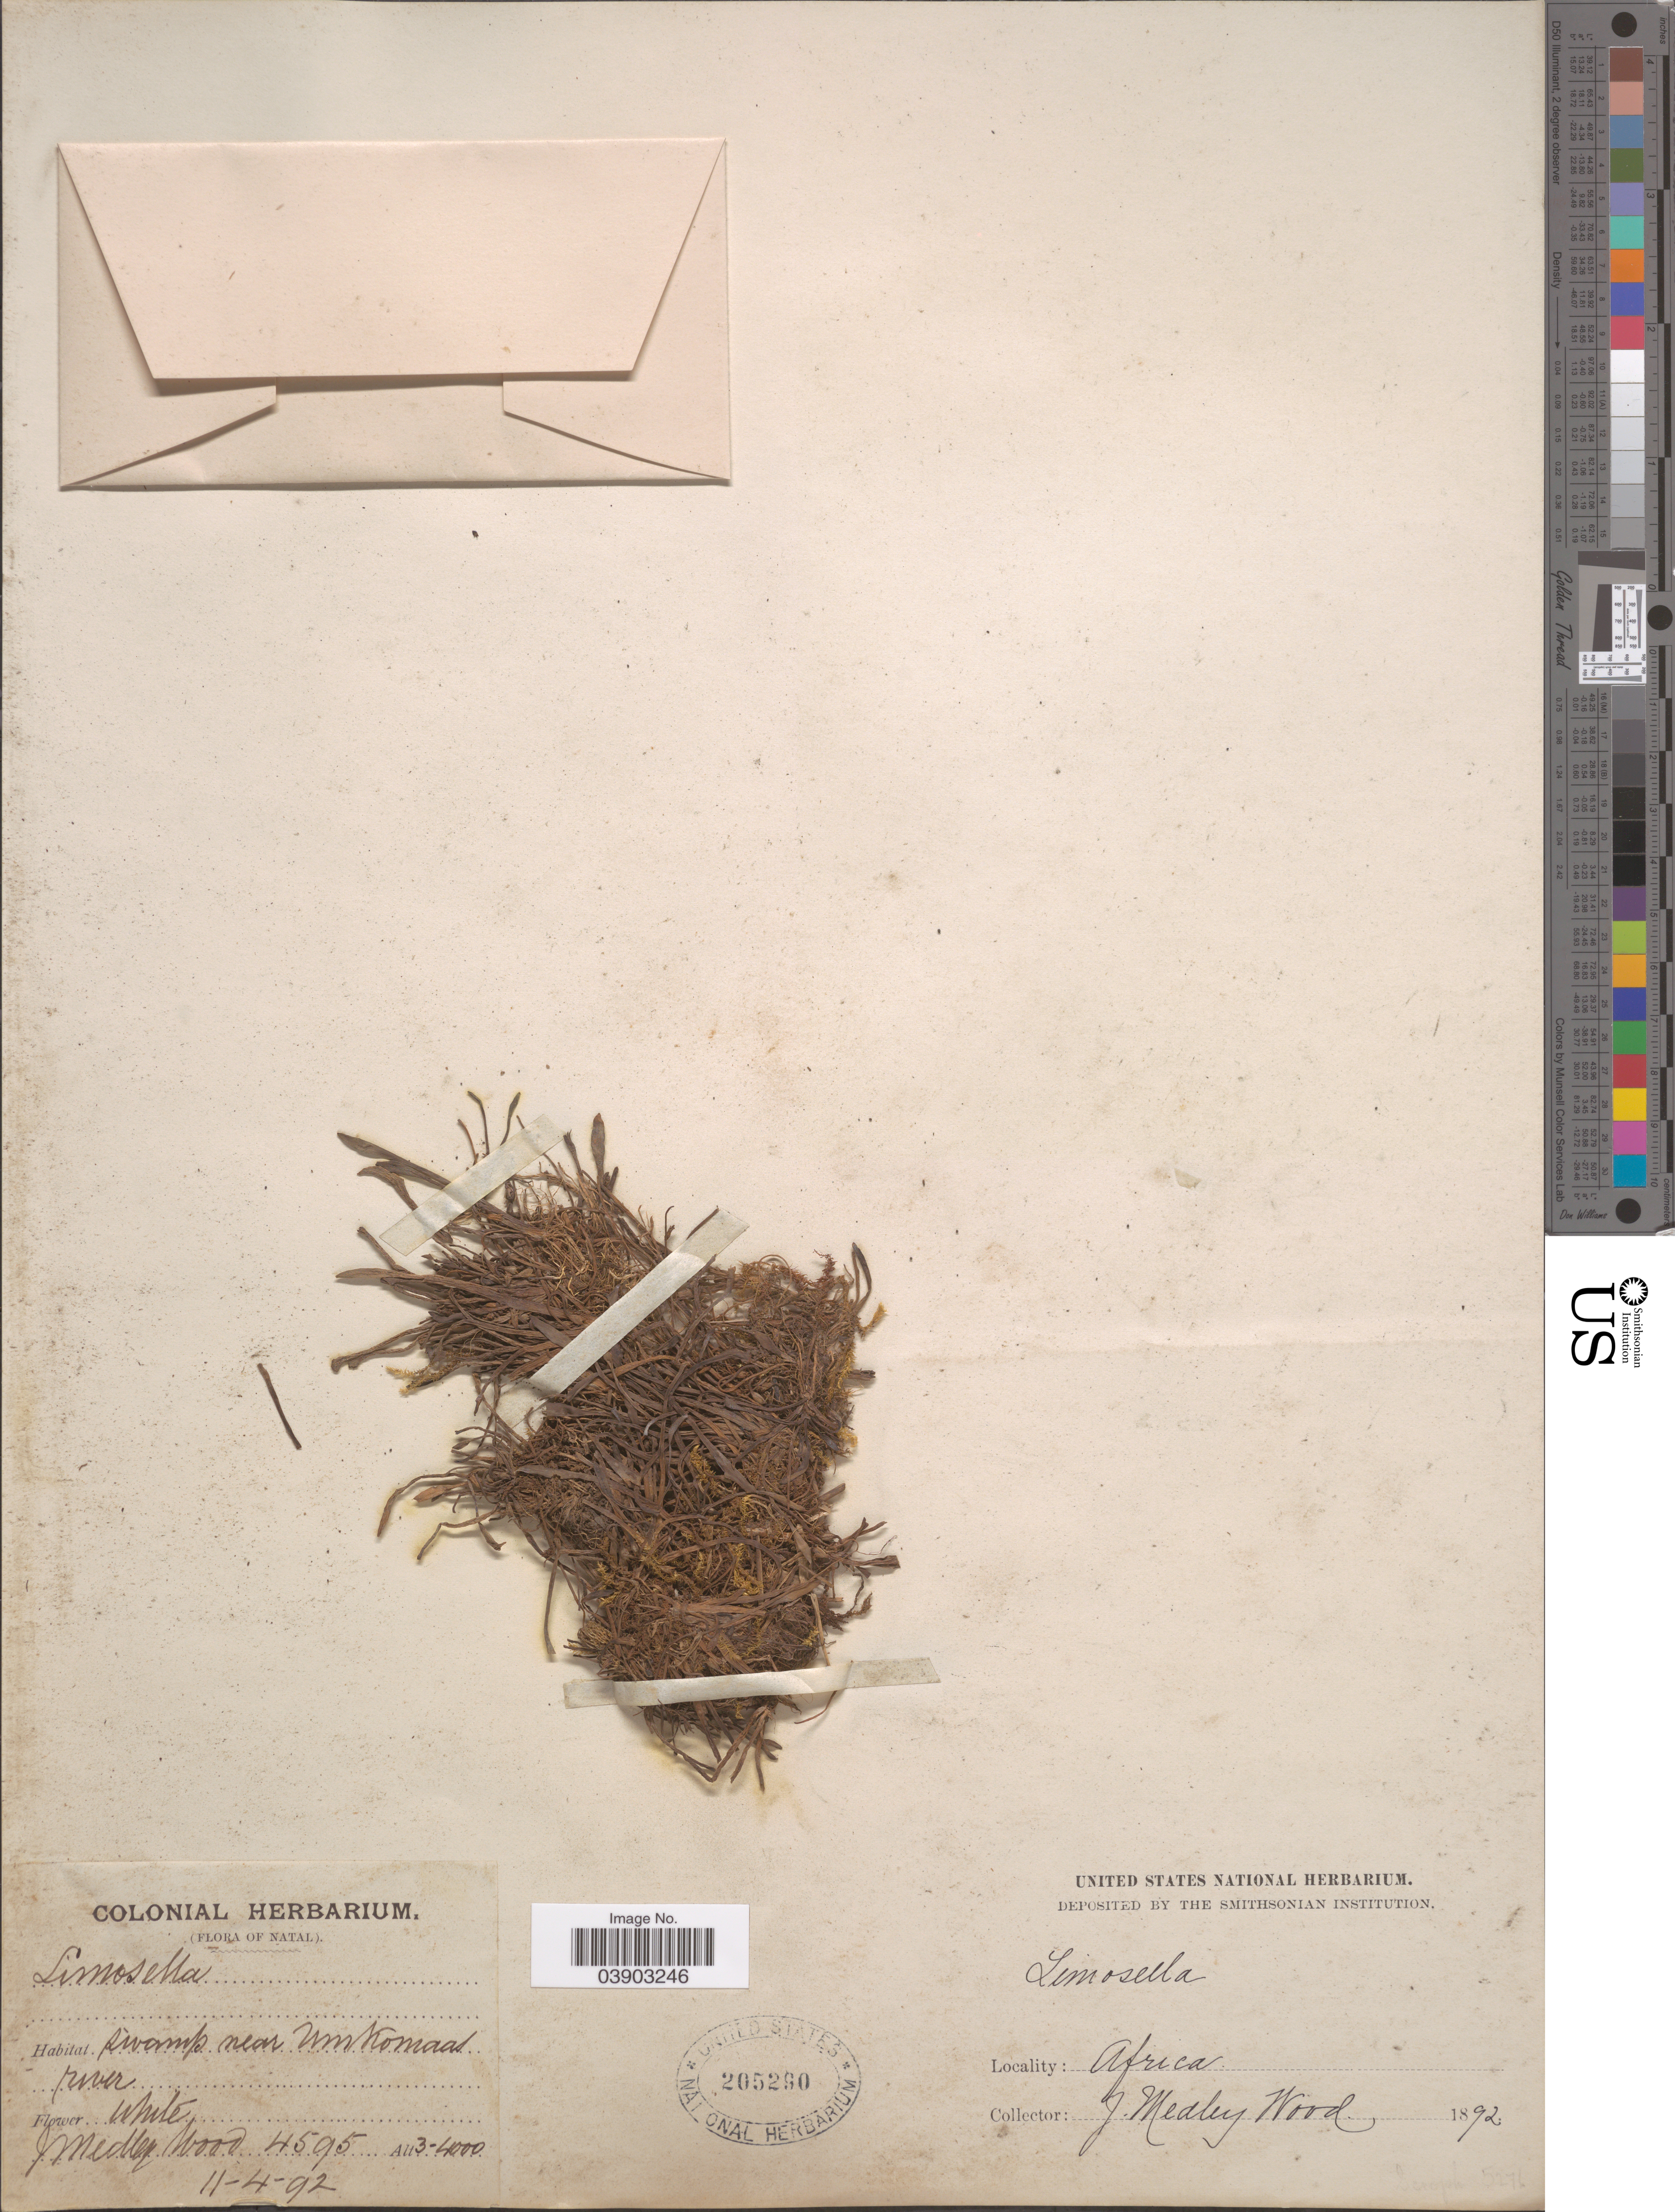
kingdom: Plantae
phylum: Tracheophyta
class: Magnoliopsida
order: Lamiales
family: Scrophulariaceae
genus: Limosella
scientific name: Limosella sp.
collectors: J. Medley Wood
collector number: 4595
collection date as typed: Transcribed d/m/y: 11/4/92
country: South Africa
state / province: KwaZulu-Natal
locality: Natal. Swamp near Umkomaas river.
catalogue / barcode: US 205290